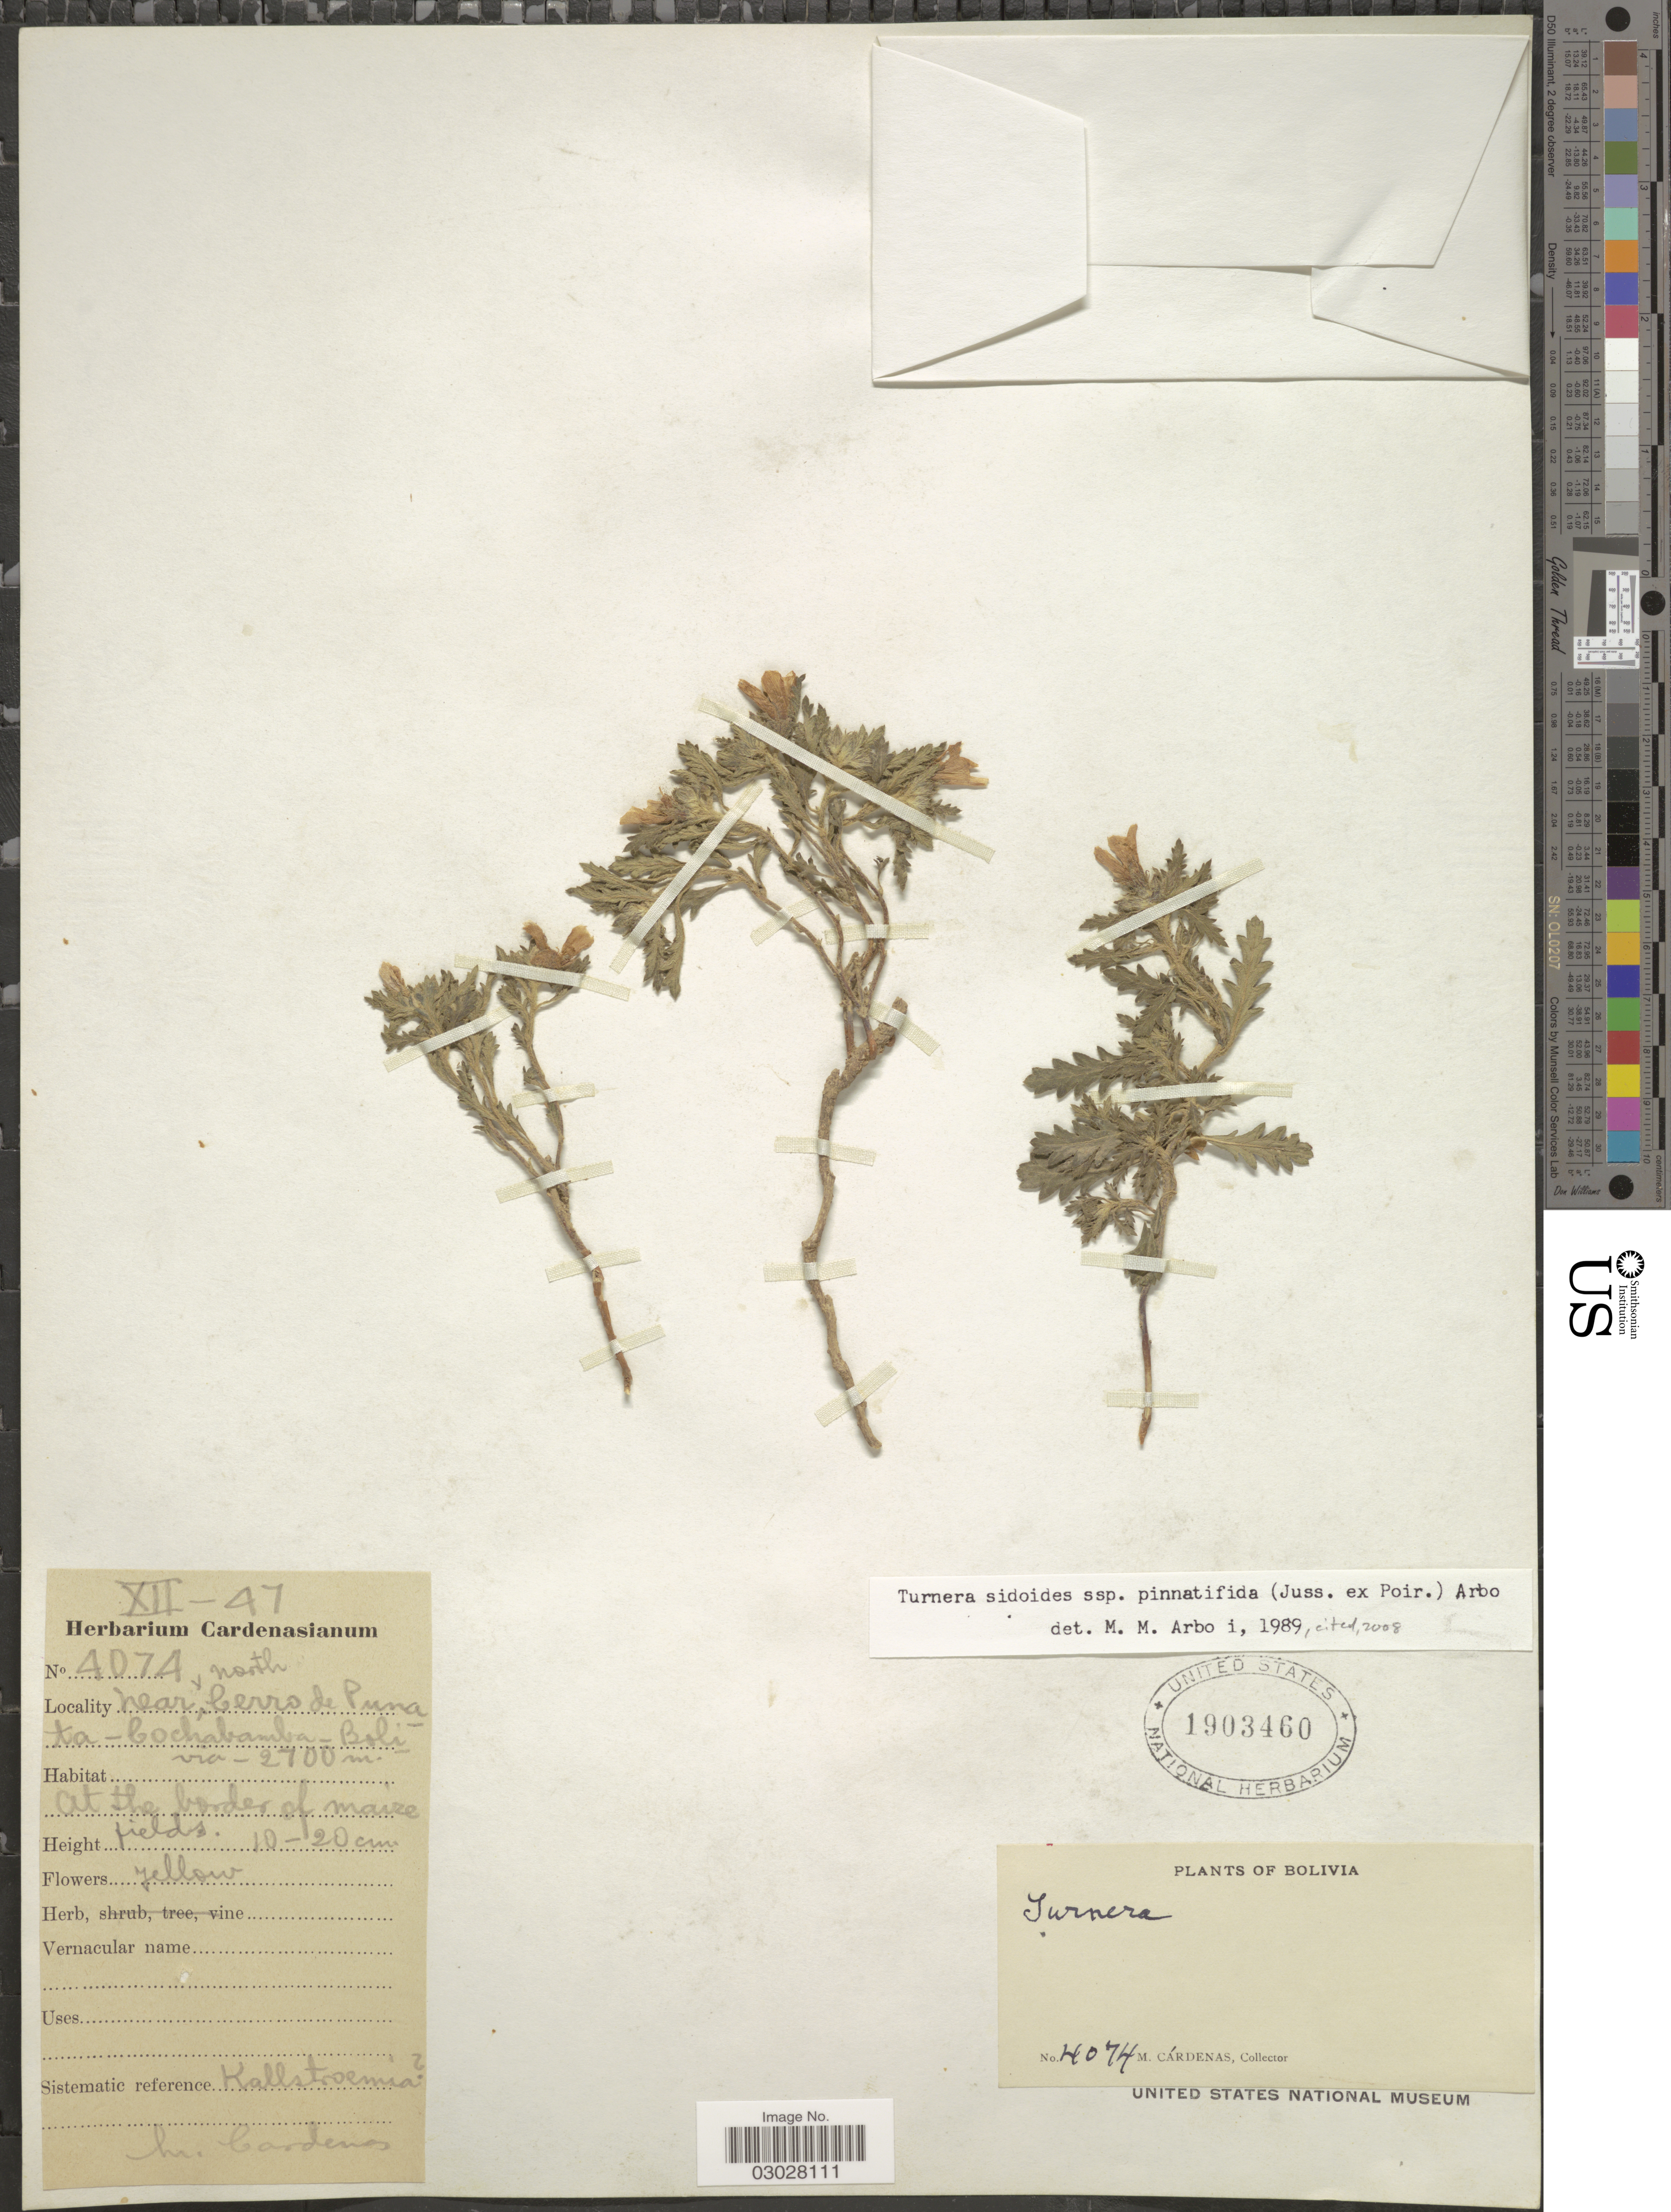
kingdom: Plantae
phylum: Tracheophyta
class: Magnoliopsida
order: Malpighiales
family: Turneraceae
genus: Turnera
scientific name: Turnera sidoides subsp. pinnatifida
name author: (Juss. ex Poir.) Arbo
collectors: M. Cárdenas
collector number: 4074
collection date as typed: Transcribed d/m/y: /12/47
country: Bolivia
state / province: Cochabamba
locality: Near North Cerro de Punata - Cochabamba.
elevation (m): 2700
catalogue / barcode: US 1903460